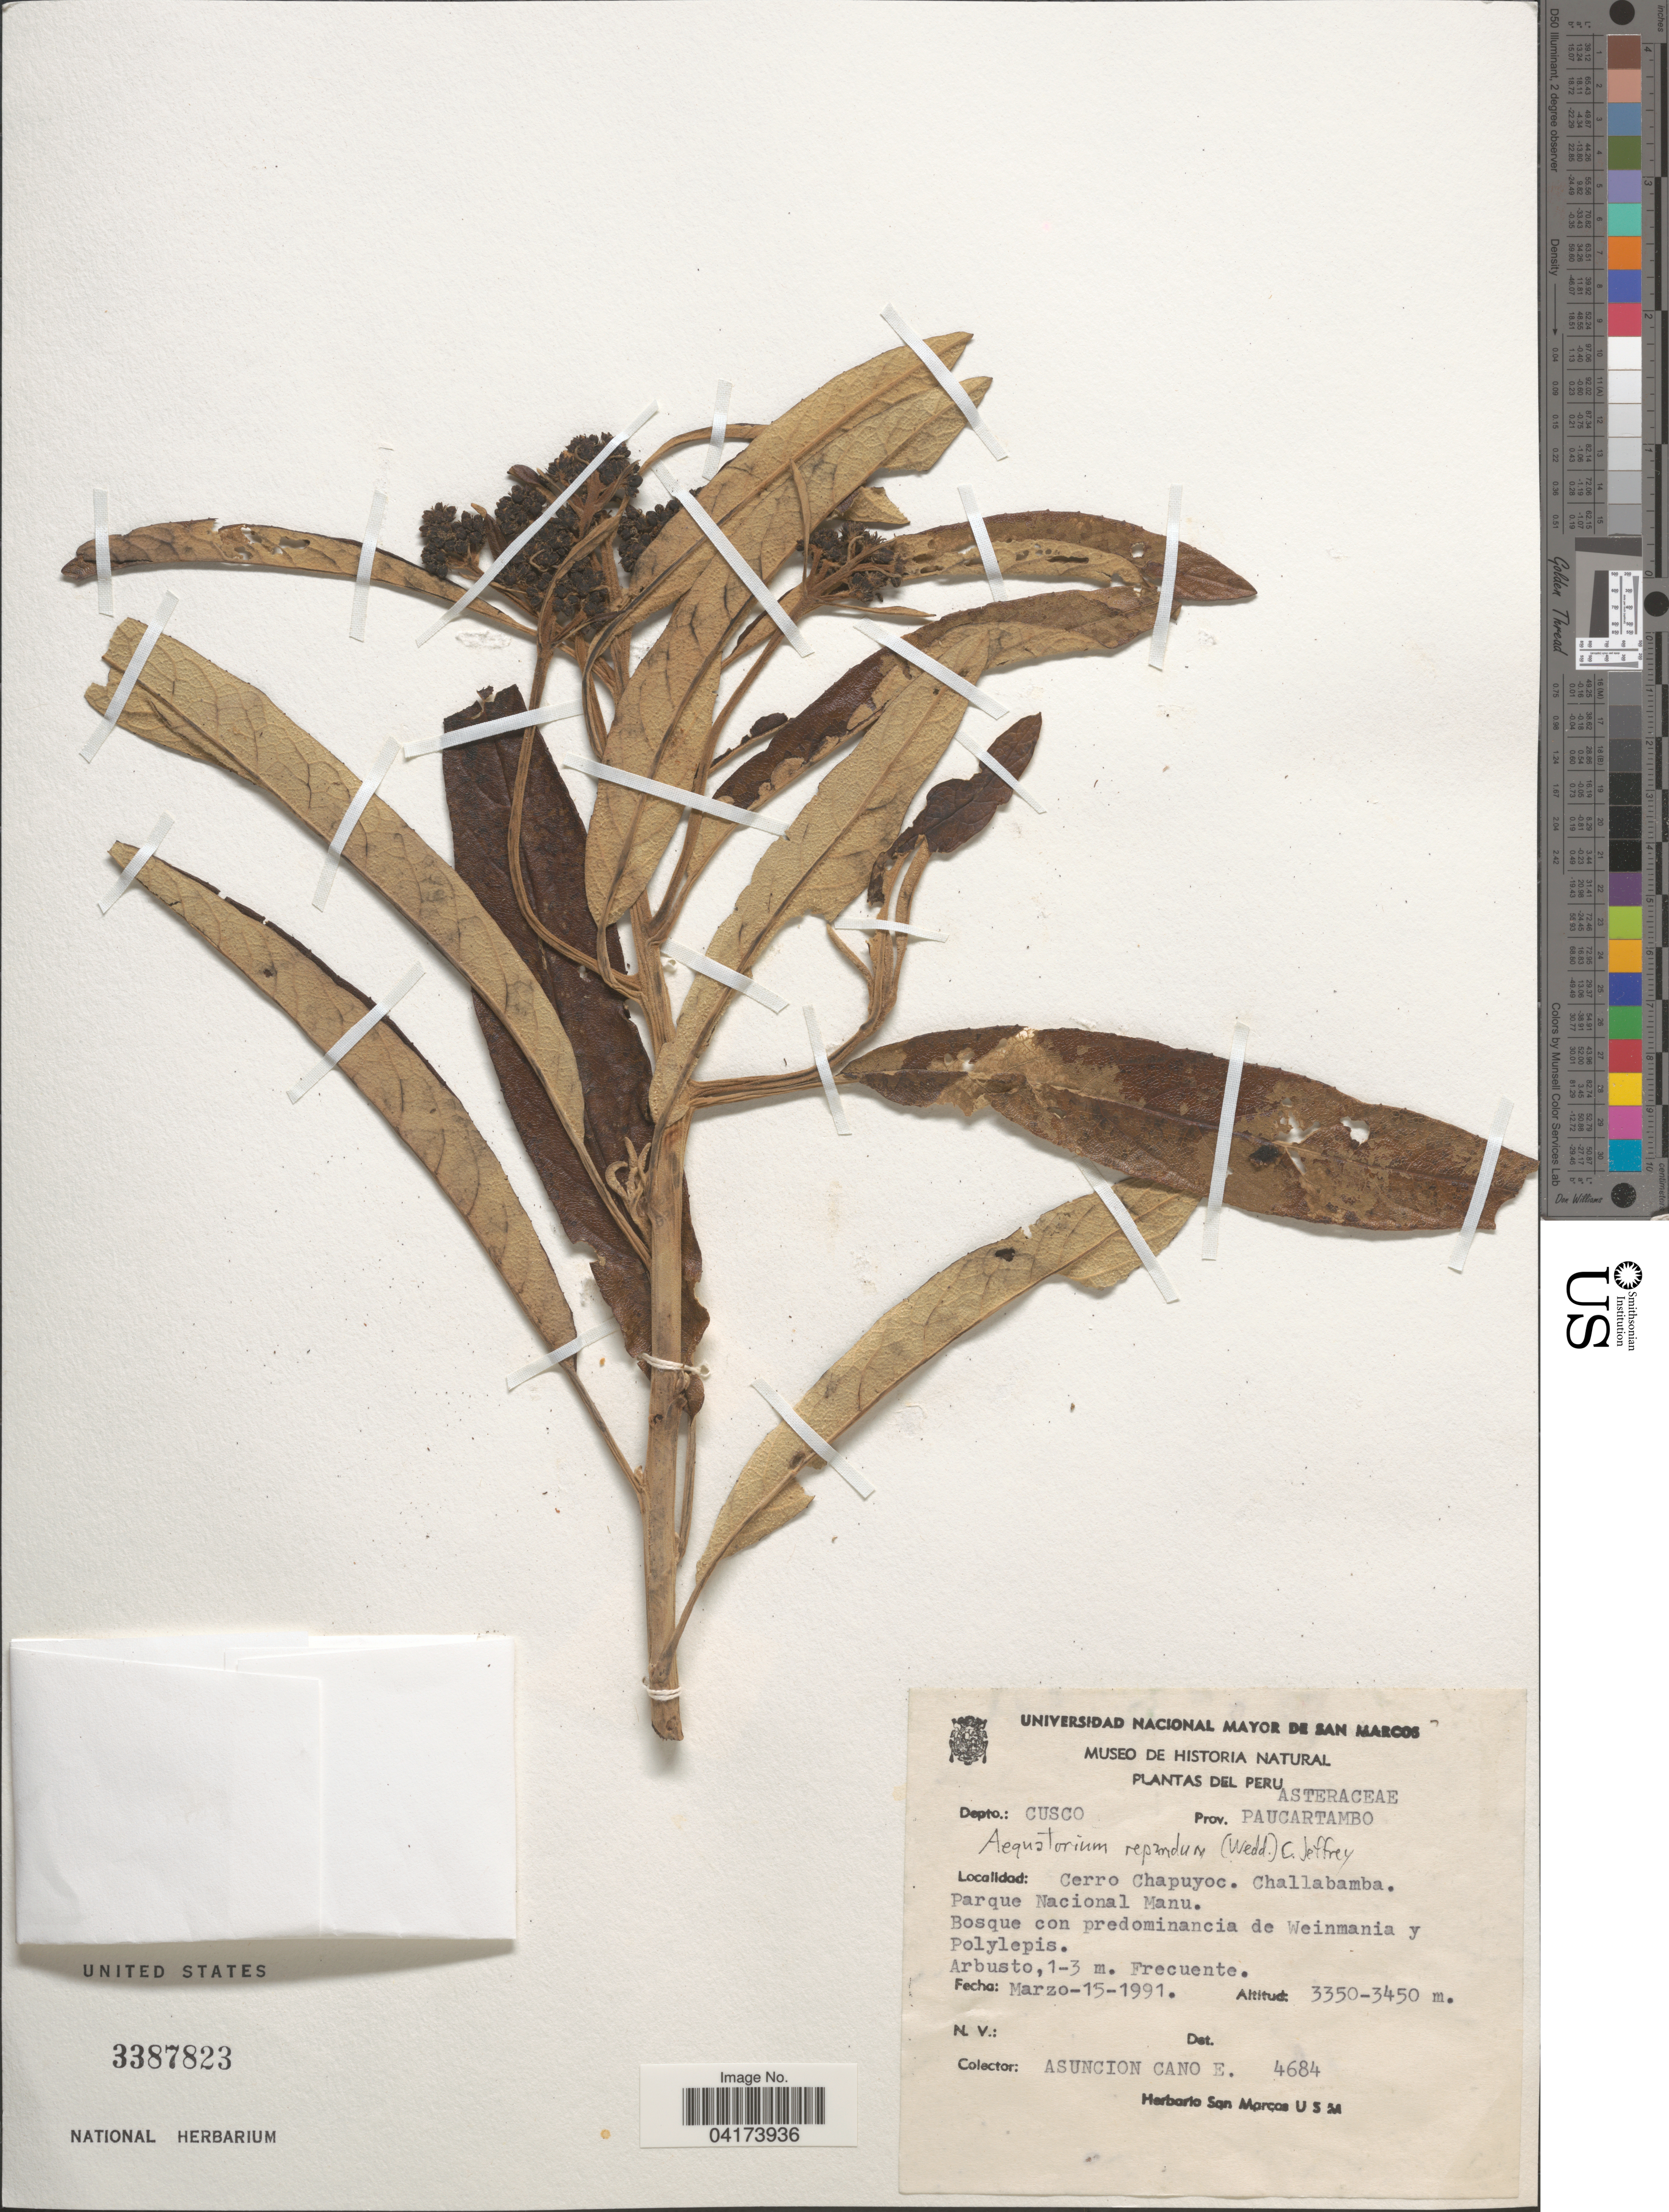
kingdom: Plantae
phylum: Tracheophyta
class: Magnoliopsida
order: Asterales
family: Asteraceae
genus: Nordenstamia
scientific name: Nordenstamia repanda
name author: (Wedd.) Lundin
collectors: A. Cano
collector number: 4684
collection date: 1991-03-15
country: Peru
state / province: Cusco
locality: Depto.: Cusco. Prov. Paucartambo. Cerro Chapuyoc. Challabamba. Parque Nacional Manu.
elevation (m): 3350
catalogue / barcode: US 3387823